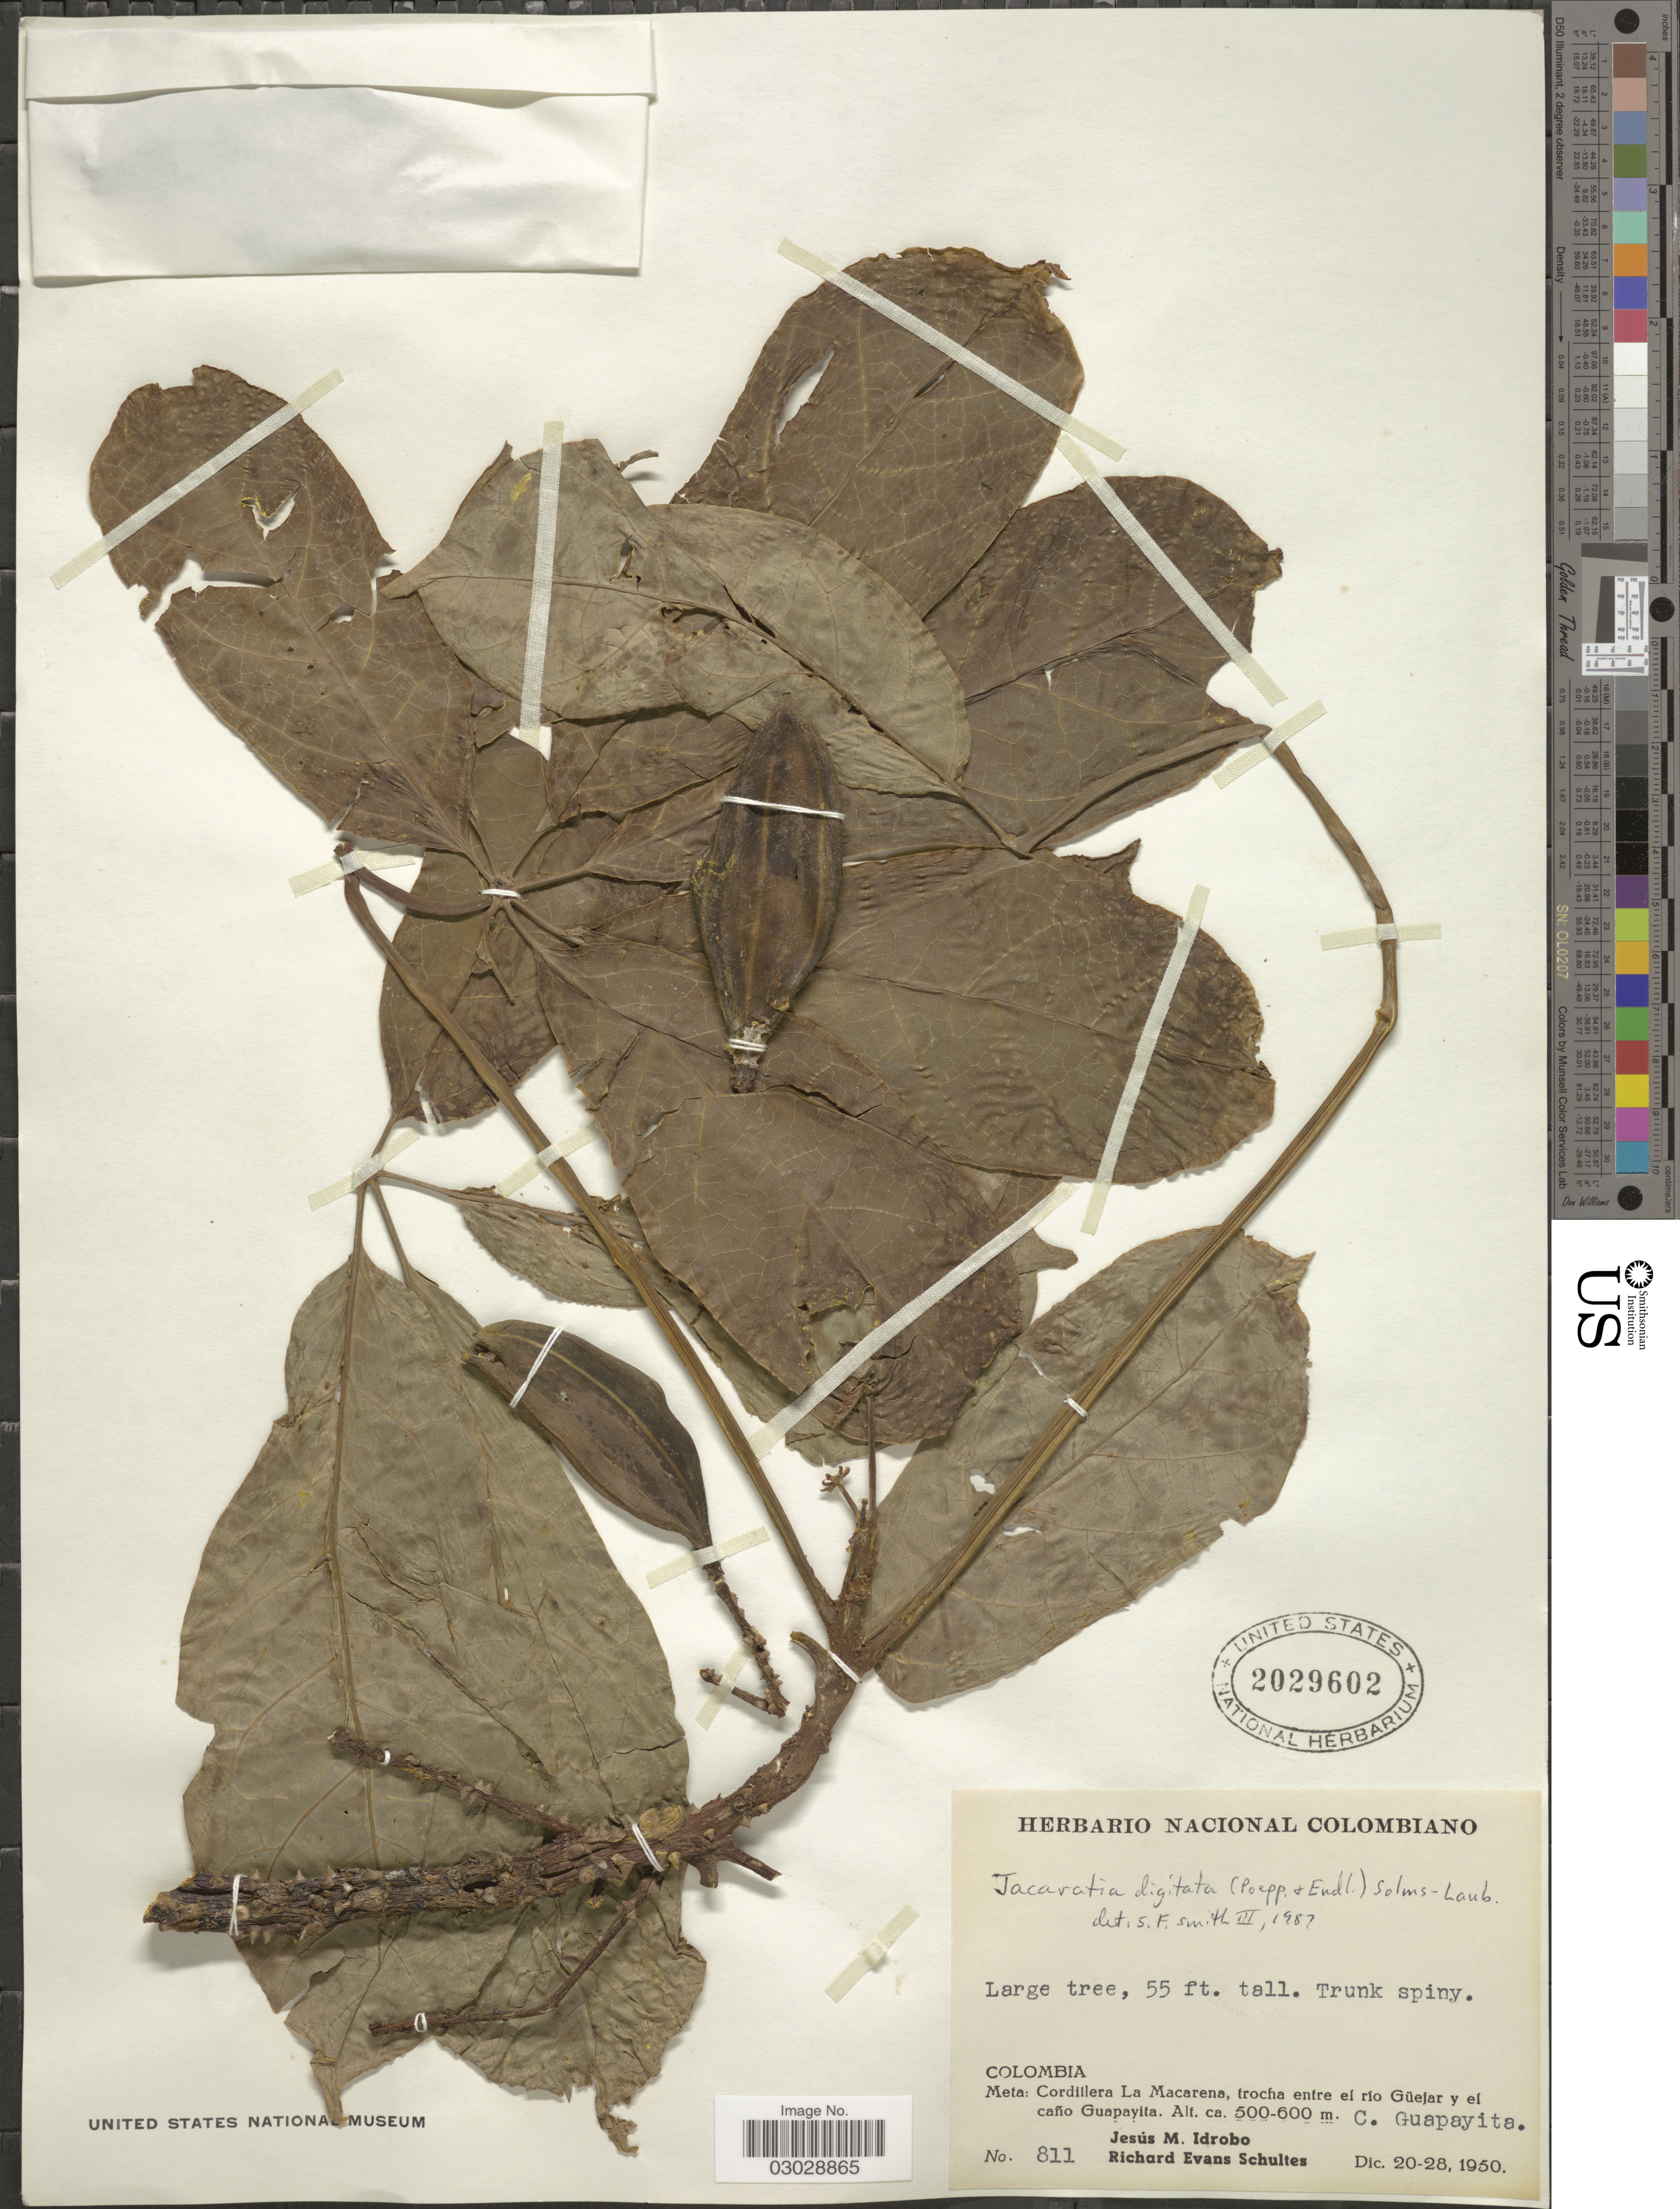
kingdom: Plantae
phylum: Tracheophyta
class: Magnoliopsida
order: Brassicales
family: Caricaceae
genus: Jacaratia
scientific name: Jacaratia digitata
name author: (Poepp. & Endl.) Solms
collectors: J. M. Idrobo & R. E. Schultes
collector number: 811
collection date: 1950-12-20/1950-12-28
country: Colombia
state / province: Meta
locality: Cordillera La Macarena, trocha entre el río Güejar y el caño Guapayita. C. Guapayita.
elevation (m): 500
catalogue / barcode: US 2029602